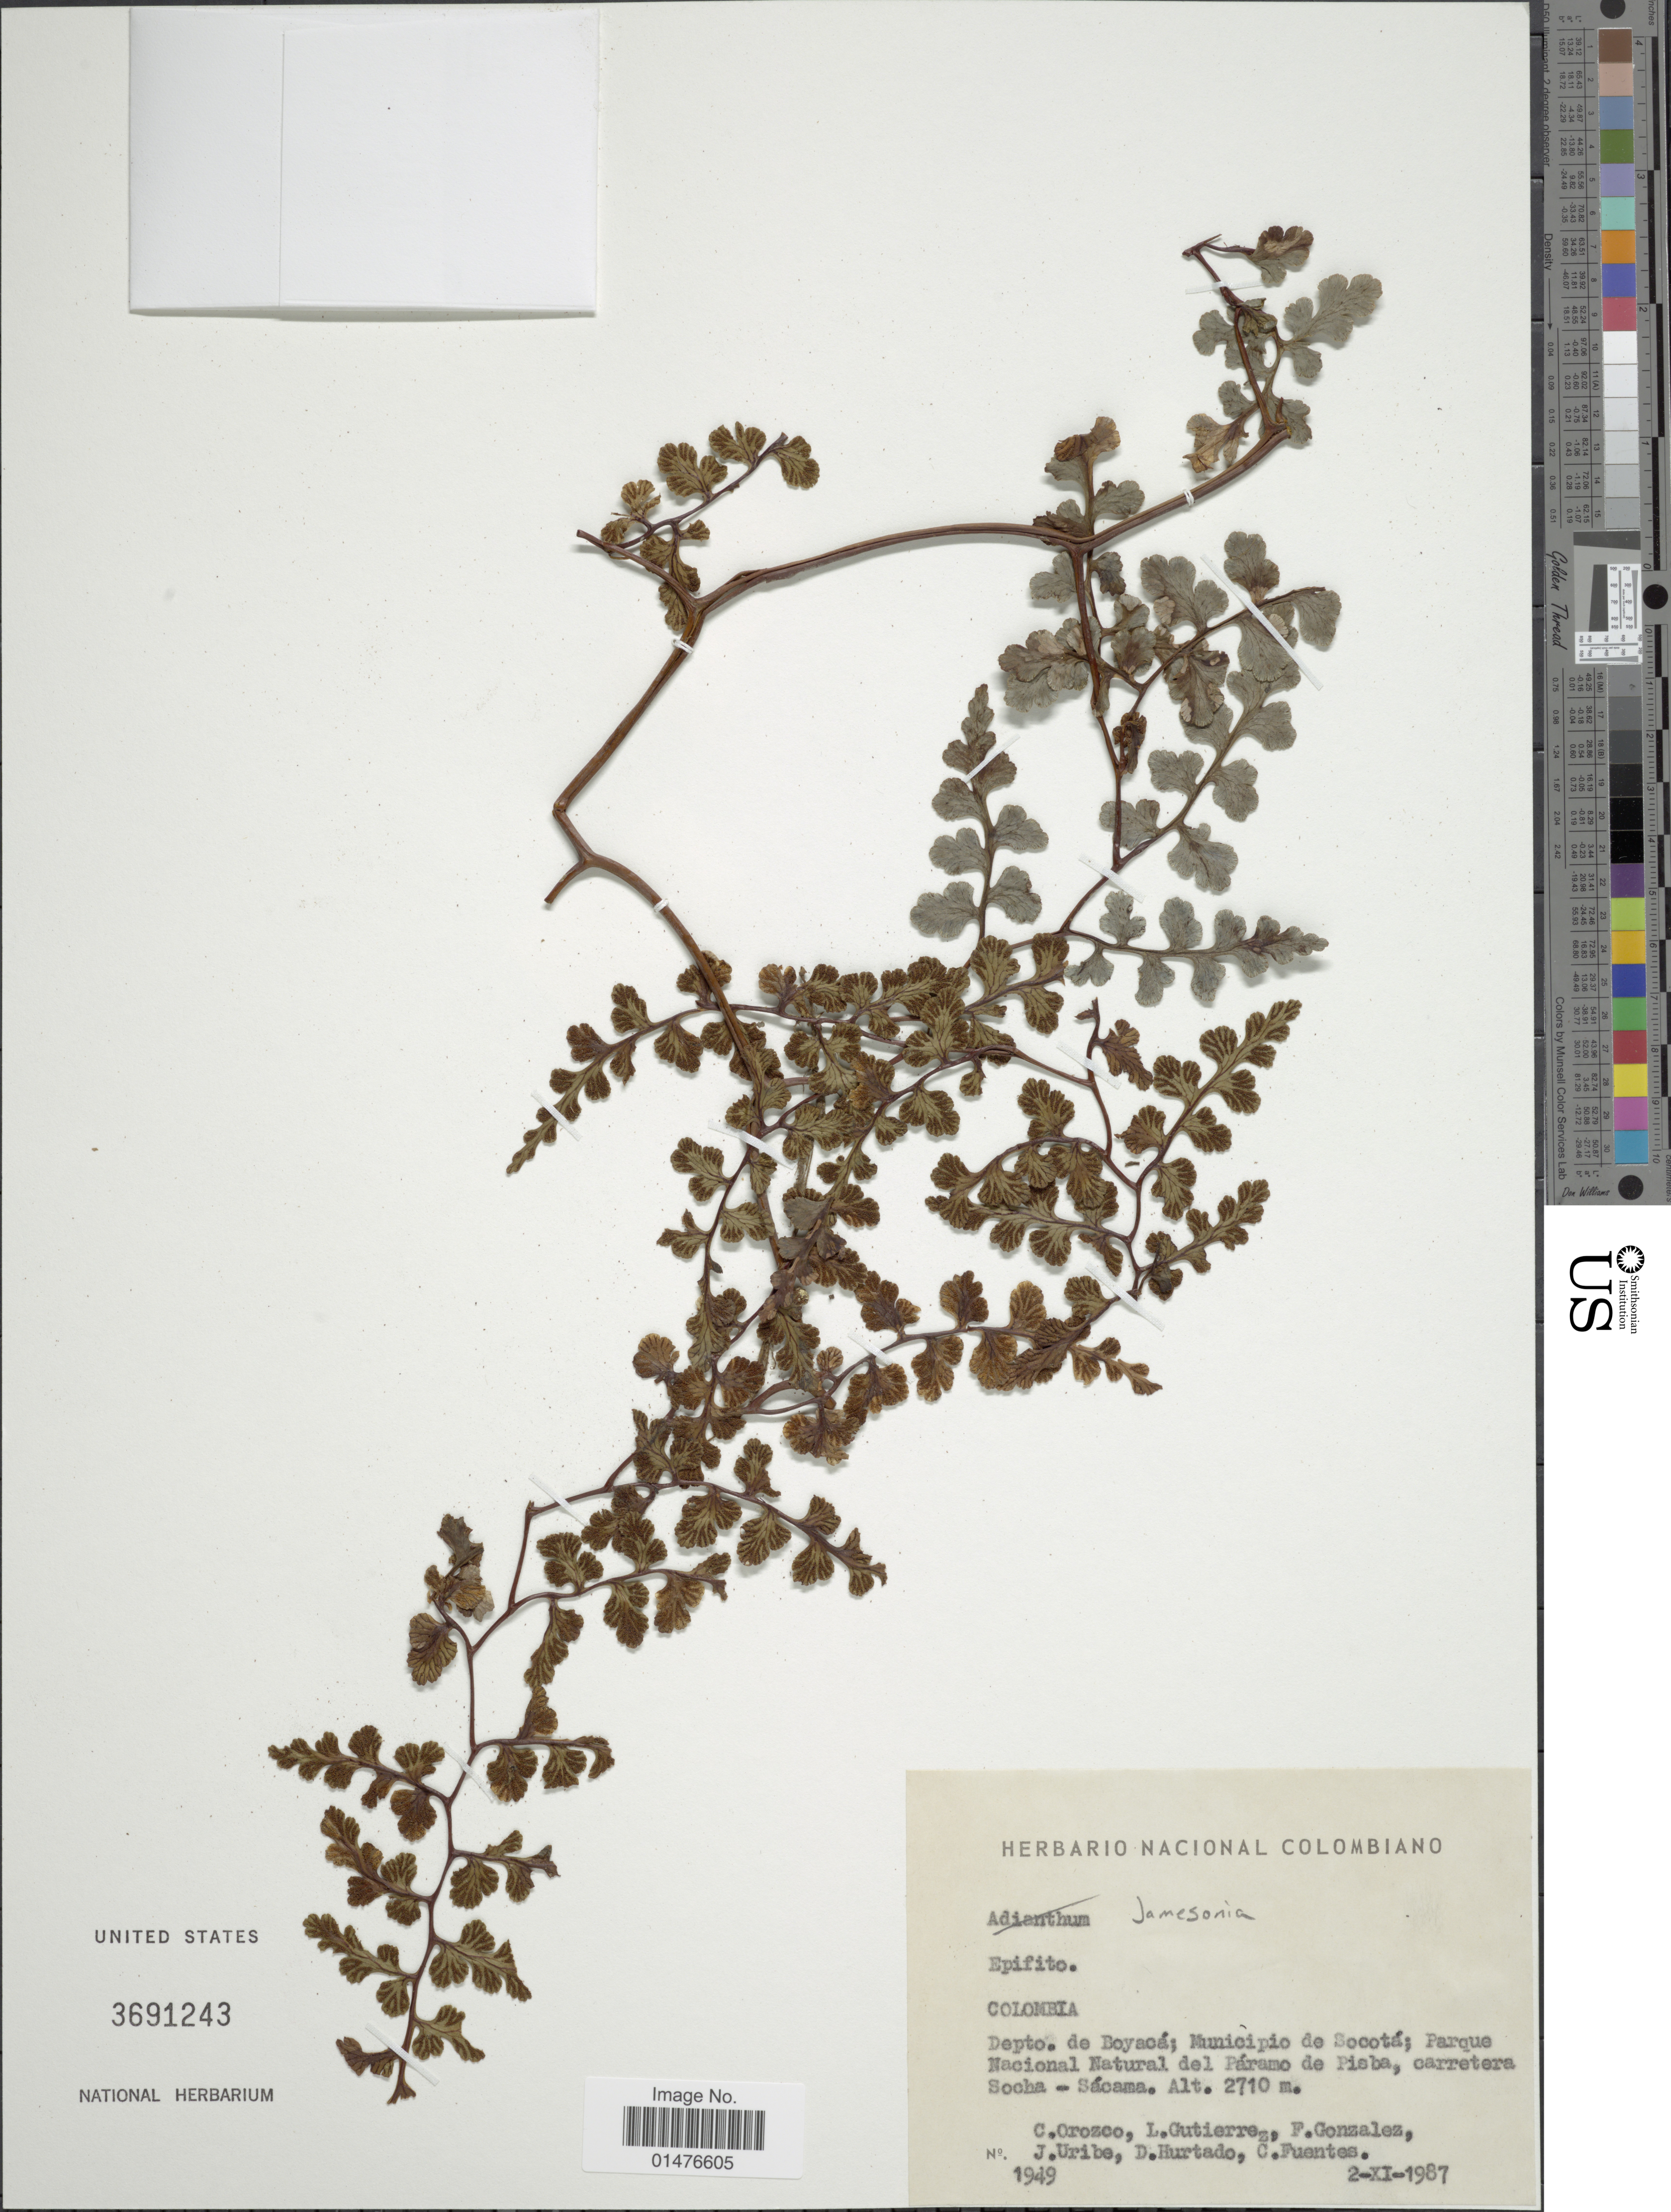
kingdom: Plantae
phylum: Tracheophyta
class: Polypodiopsida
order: Polypodiales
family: Pteridaceae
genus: Jamesonia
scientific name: Jamesonia sp.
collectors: C. I. Orozco, L. Gutiérrez, F. González, J. Uribe & et al.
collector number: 1949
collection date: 1987-11-02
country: Colombia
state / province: Boyacá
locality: Municipio de Socoá; Parque Nacional Natural del Páramo de Pisba, carretera Socha - Sácama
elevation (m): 2710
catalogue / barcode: US 3691243